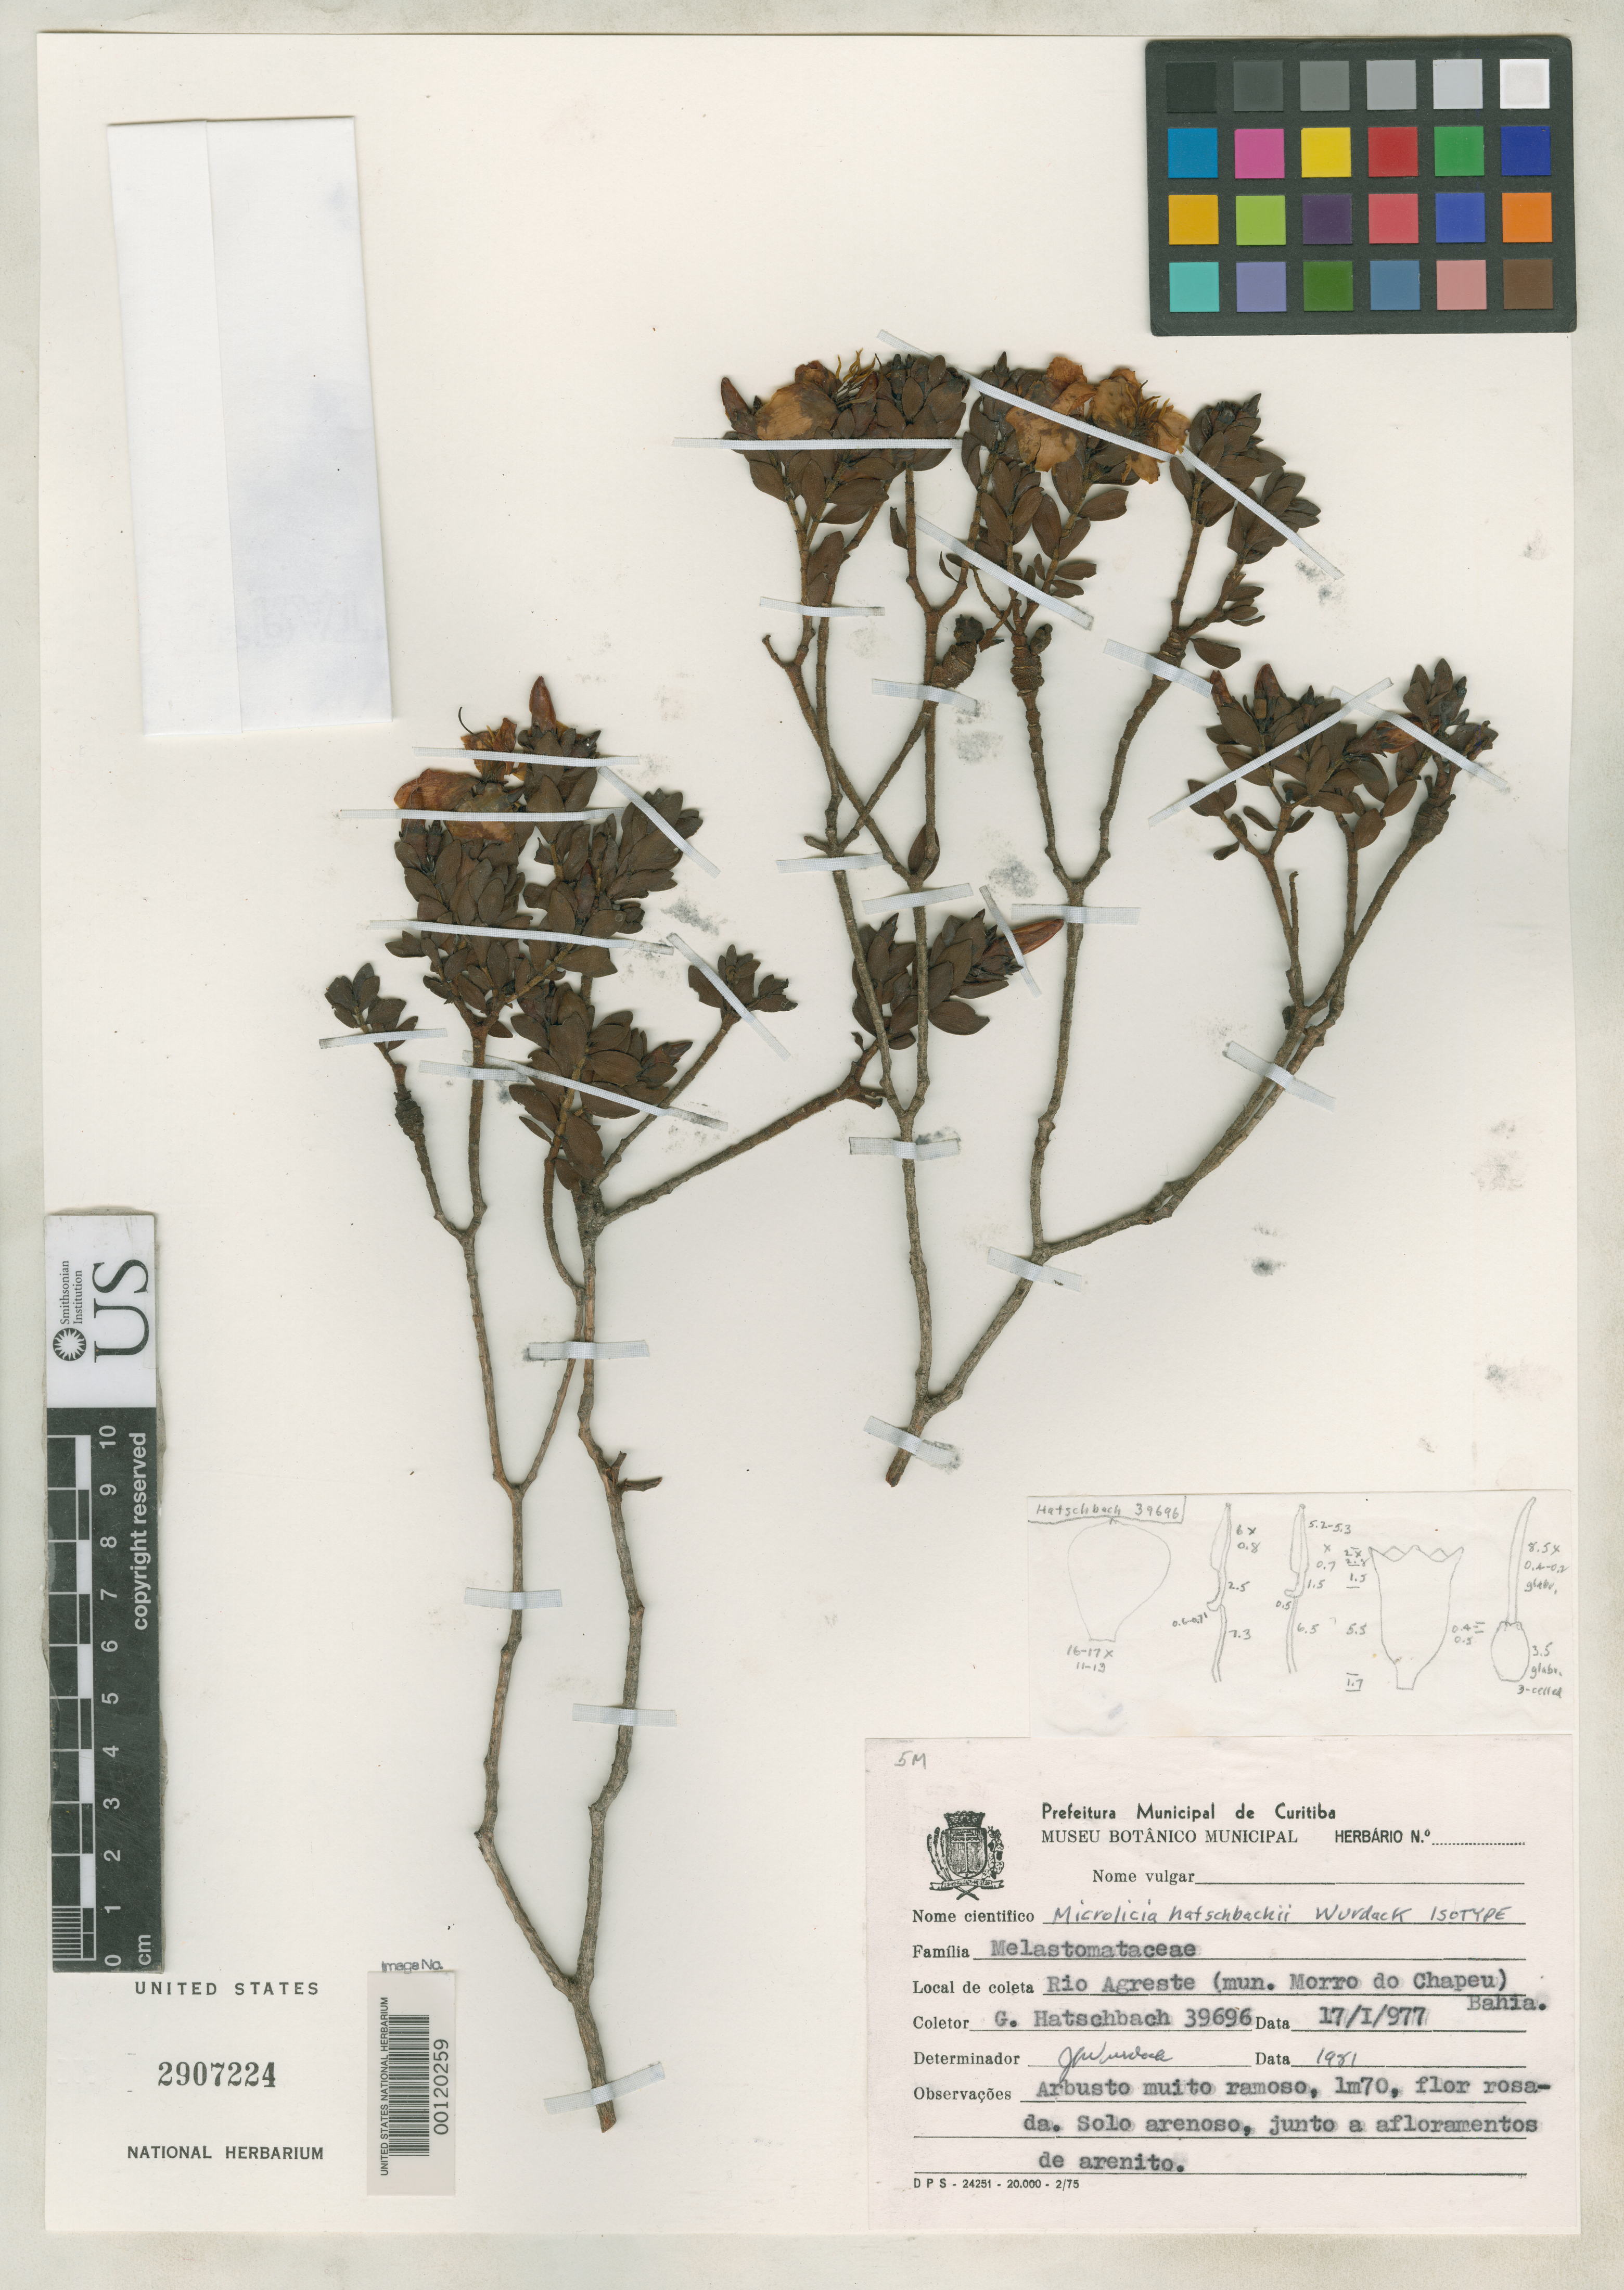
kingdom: Plantae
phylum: Tracheophyta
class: Magnoliopsida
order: Myrtales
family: Melastomataceae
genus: Microlicia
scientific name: Microlicia hatschbachii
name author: Wurdack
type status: Isotype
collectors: G. Hatschbach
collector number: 39696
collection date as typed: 17 Jan 1977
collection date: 1977-01-17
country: Brazil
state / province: Bahia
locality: Rio Agreste, Morro do Chapeu.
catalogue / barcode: US 2907224